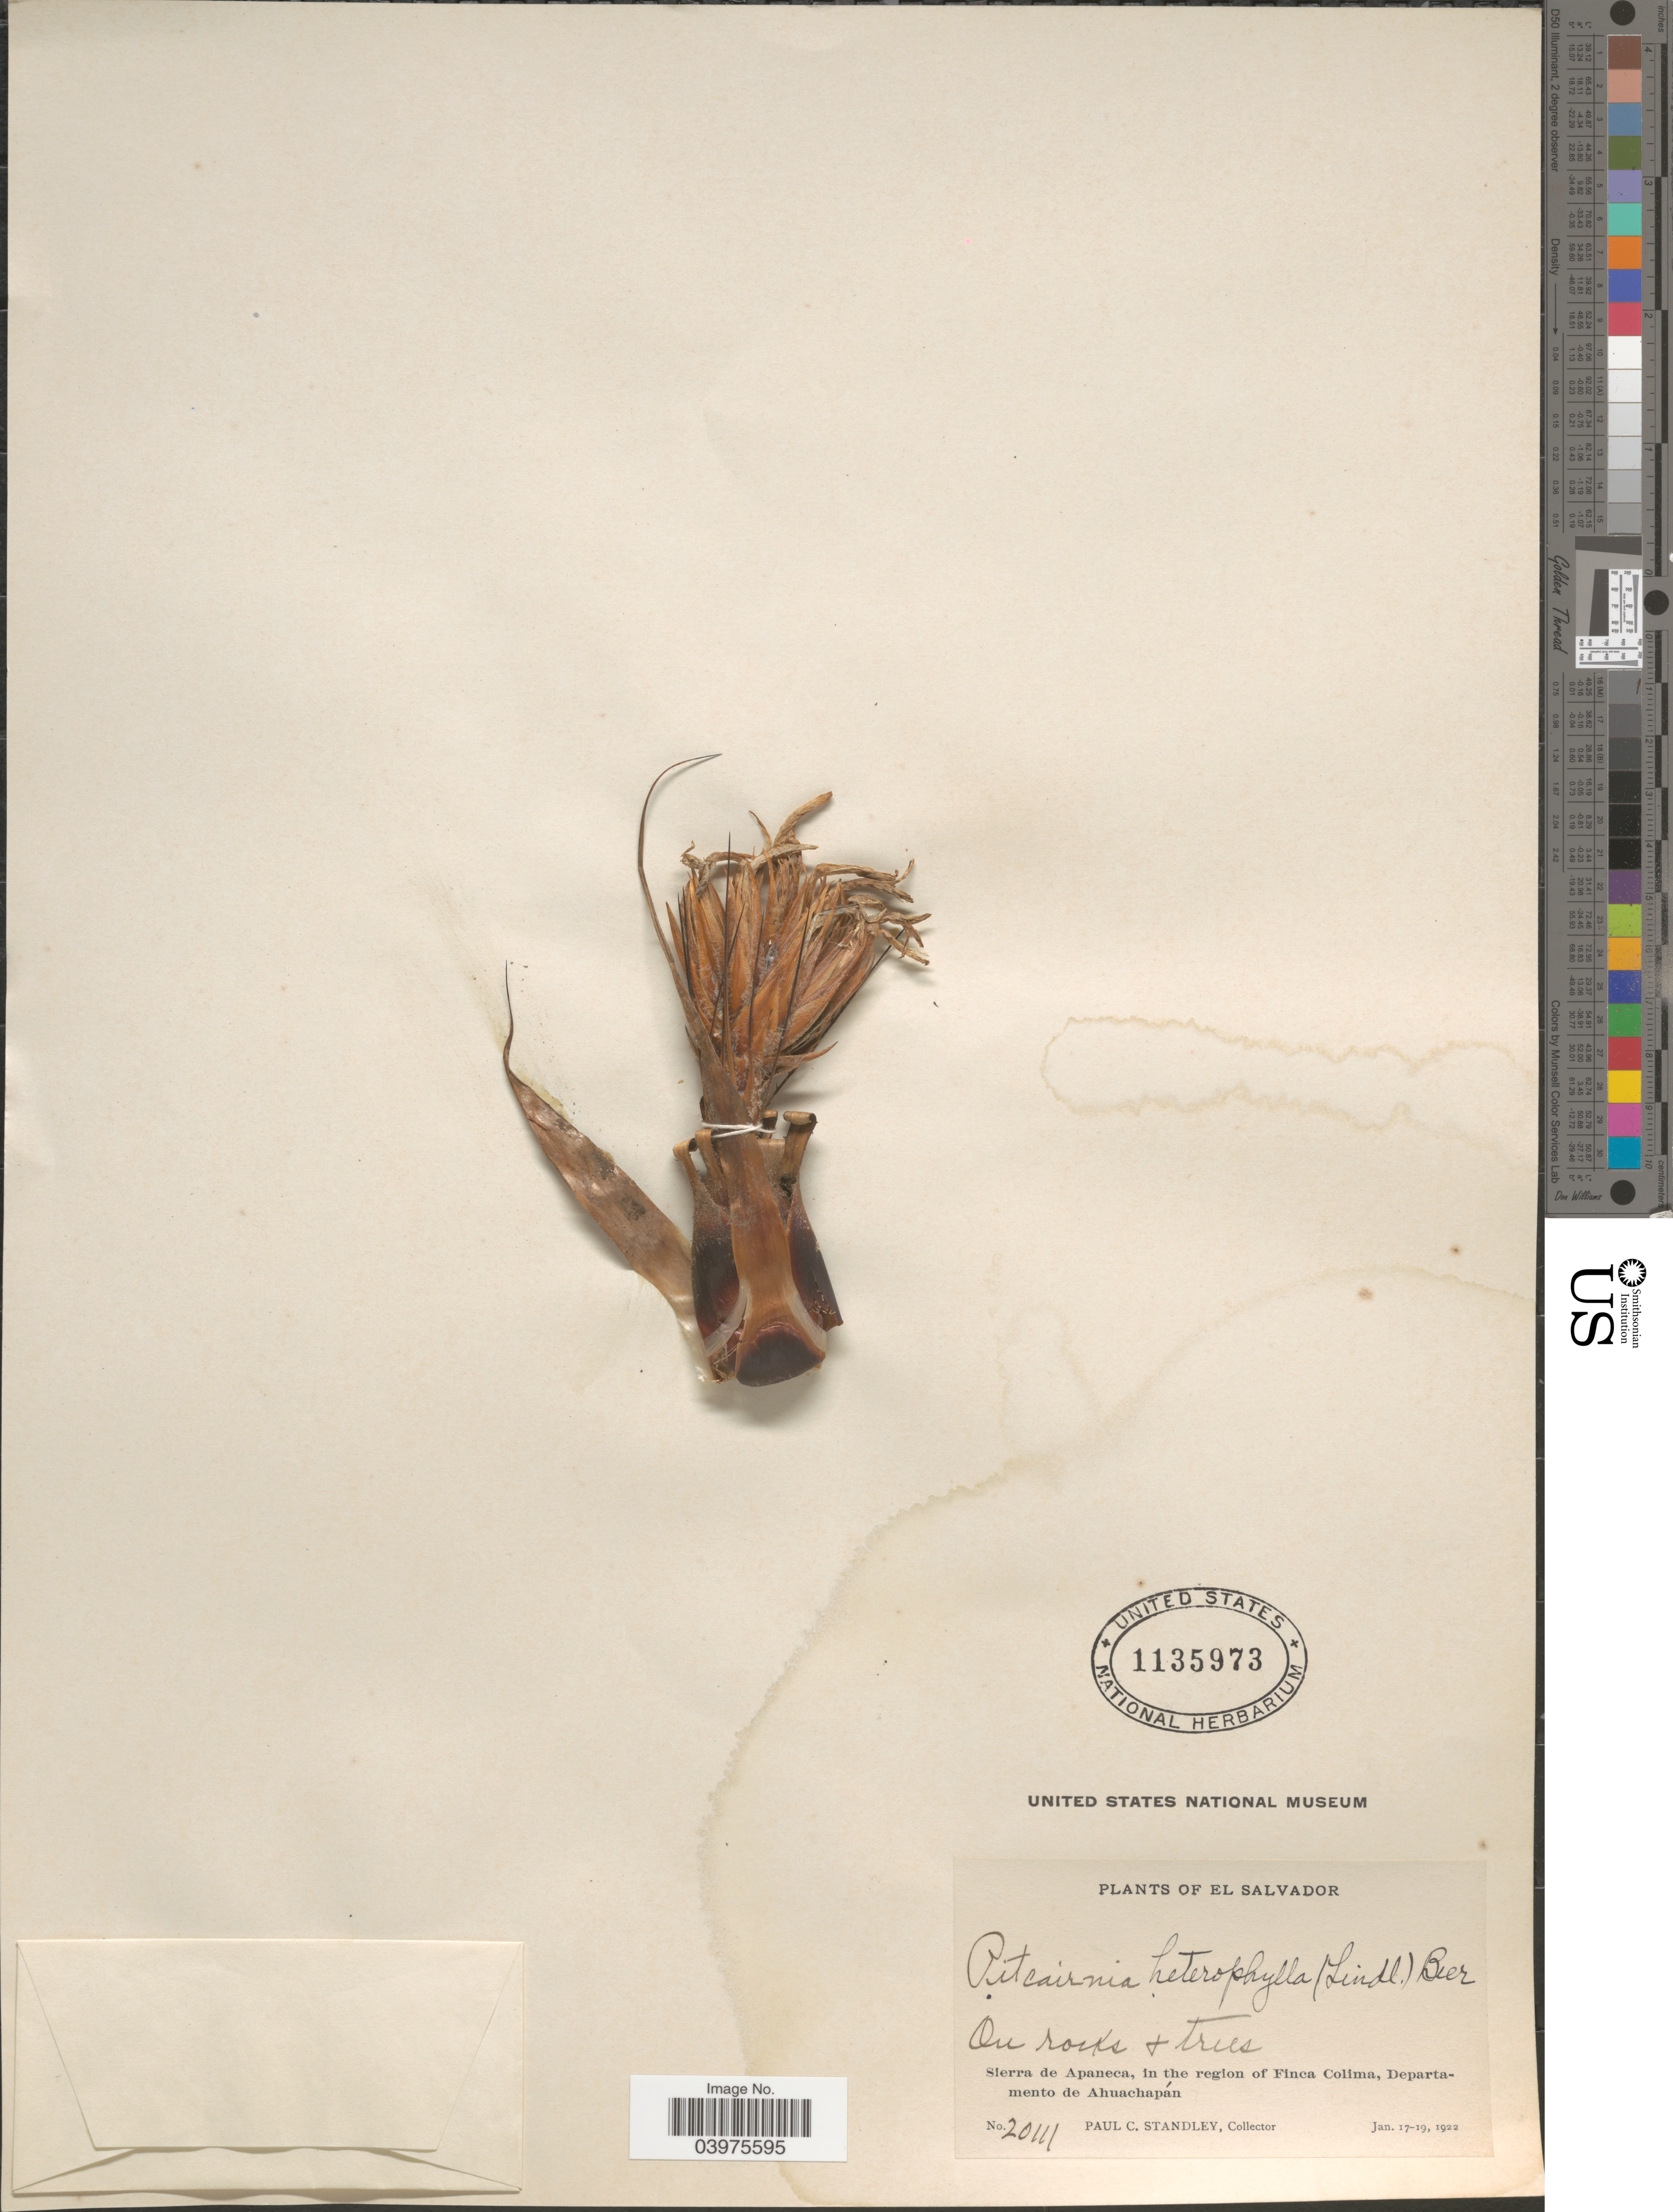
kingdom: Plantae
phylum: Tracheophyta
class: Liliopsida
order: Poales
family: Bromeliaceae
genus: Pitcairnia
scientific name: Pitcairnia heterophylla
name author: (Lindl.) Beer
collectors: P. C. Standley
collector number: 20111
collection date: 1922-01-17/1922-01-19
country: El Salvador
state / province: Ahuachapan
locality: Sierra de Apaneca, in the region of Finca Colima, Departamento de Ahuachapán.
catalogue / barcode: US 1135973